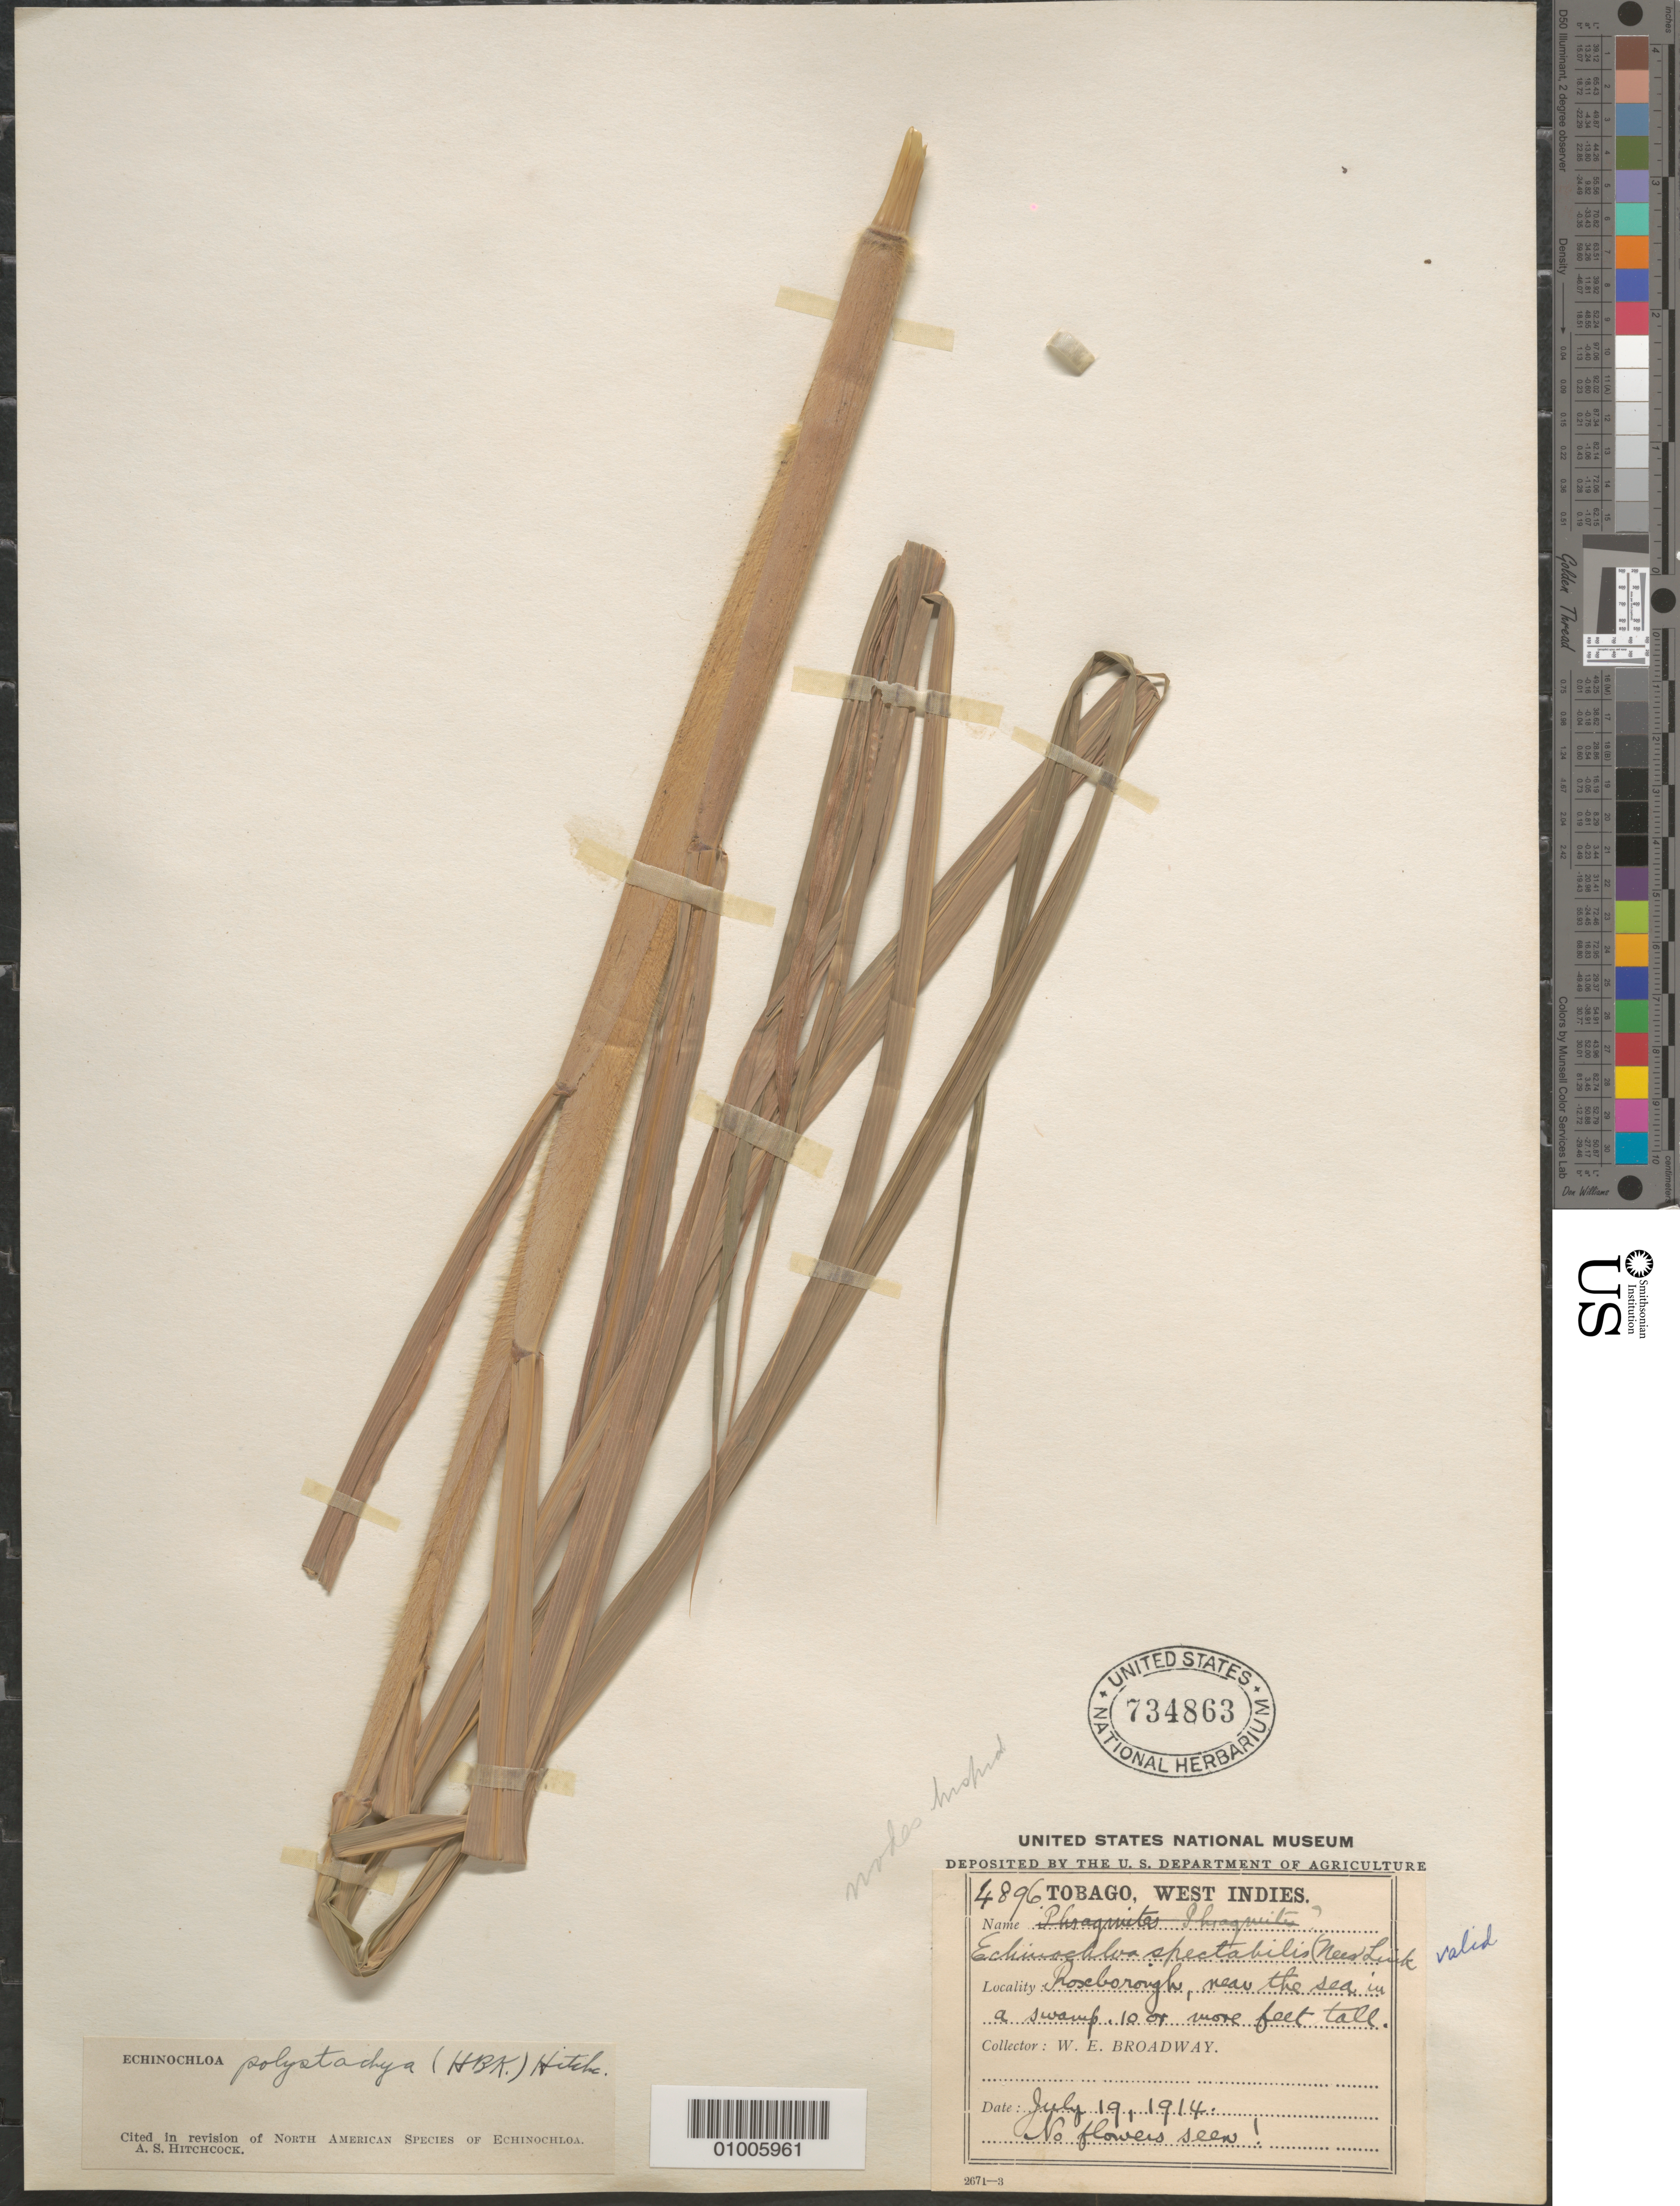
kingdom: Plantae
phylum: Tracheophyta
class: Liliopsida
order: Poales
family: Poaceae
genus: Echinochloa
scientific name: Echinochloa spectabilis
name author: (Nees ex Trin.) Link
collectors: W. E. Broadway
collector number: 4896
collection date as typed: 19 Jul 1914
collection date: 1914-07-19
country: Trinidad and Tobago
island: Tobago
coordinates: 0 N, 0 E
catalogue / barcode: US 734863